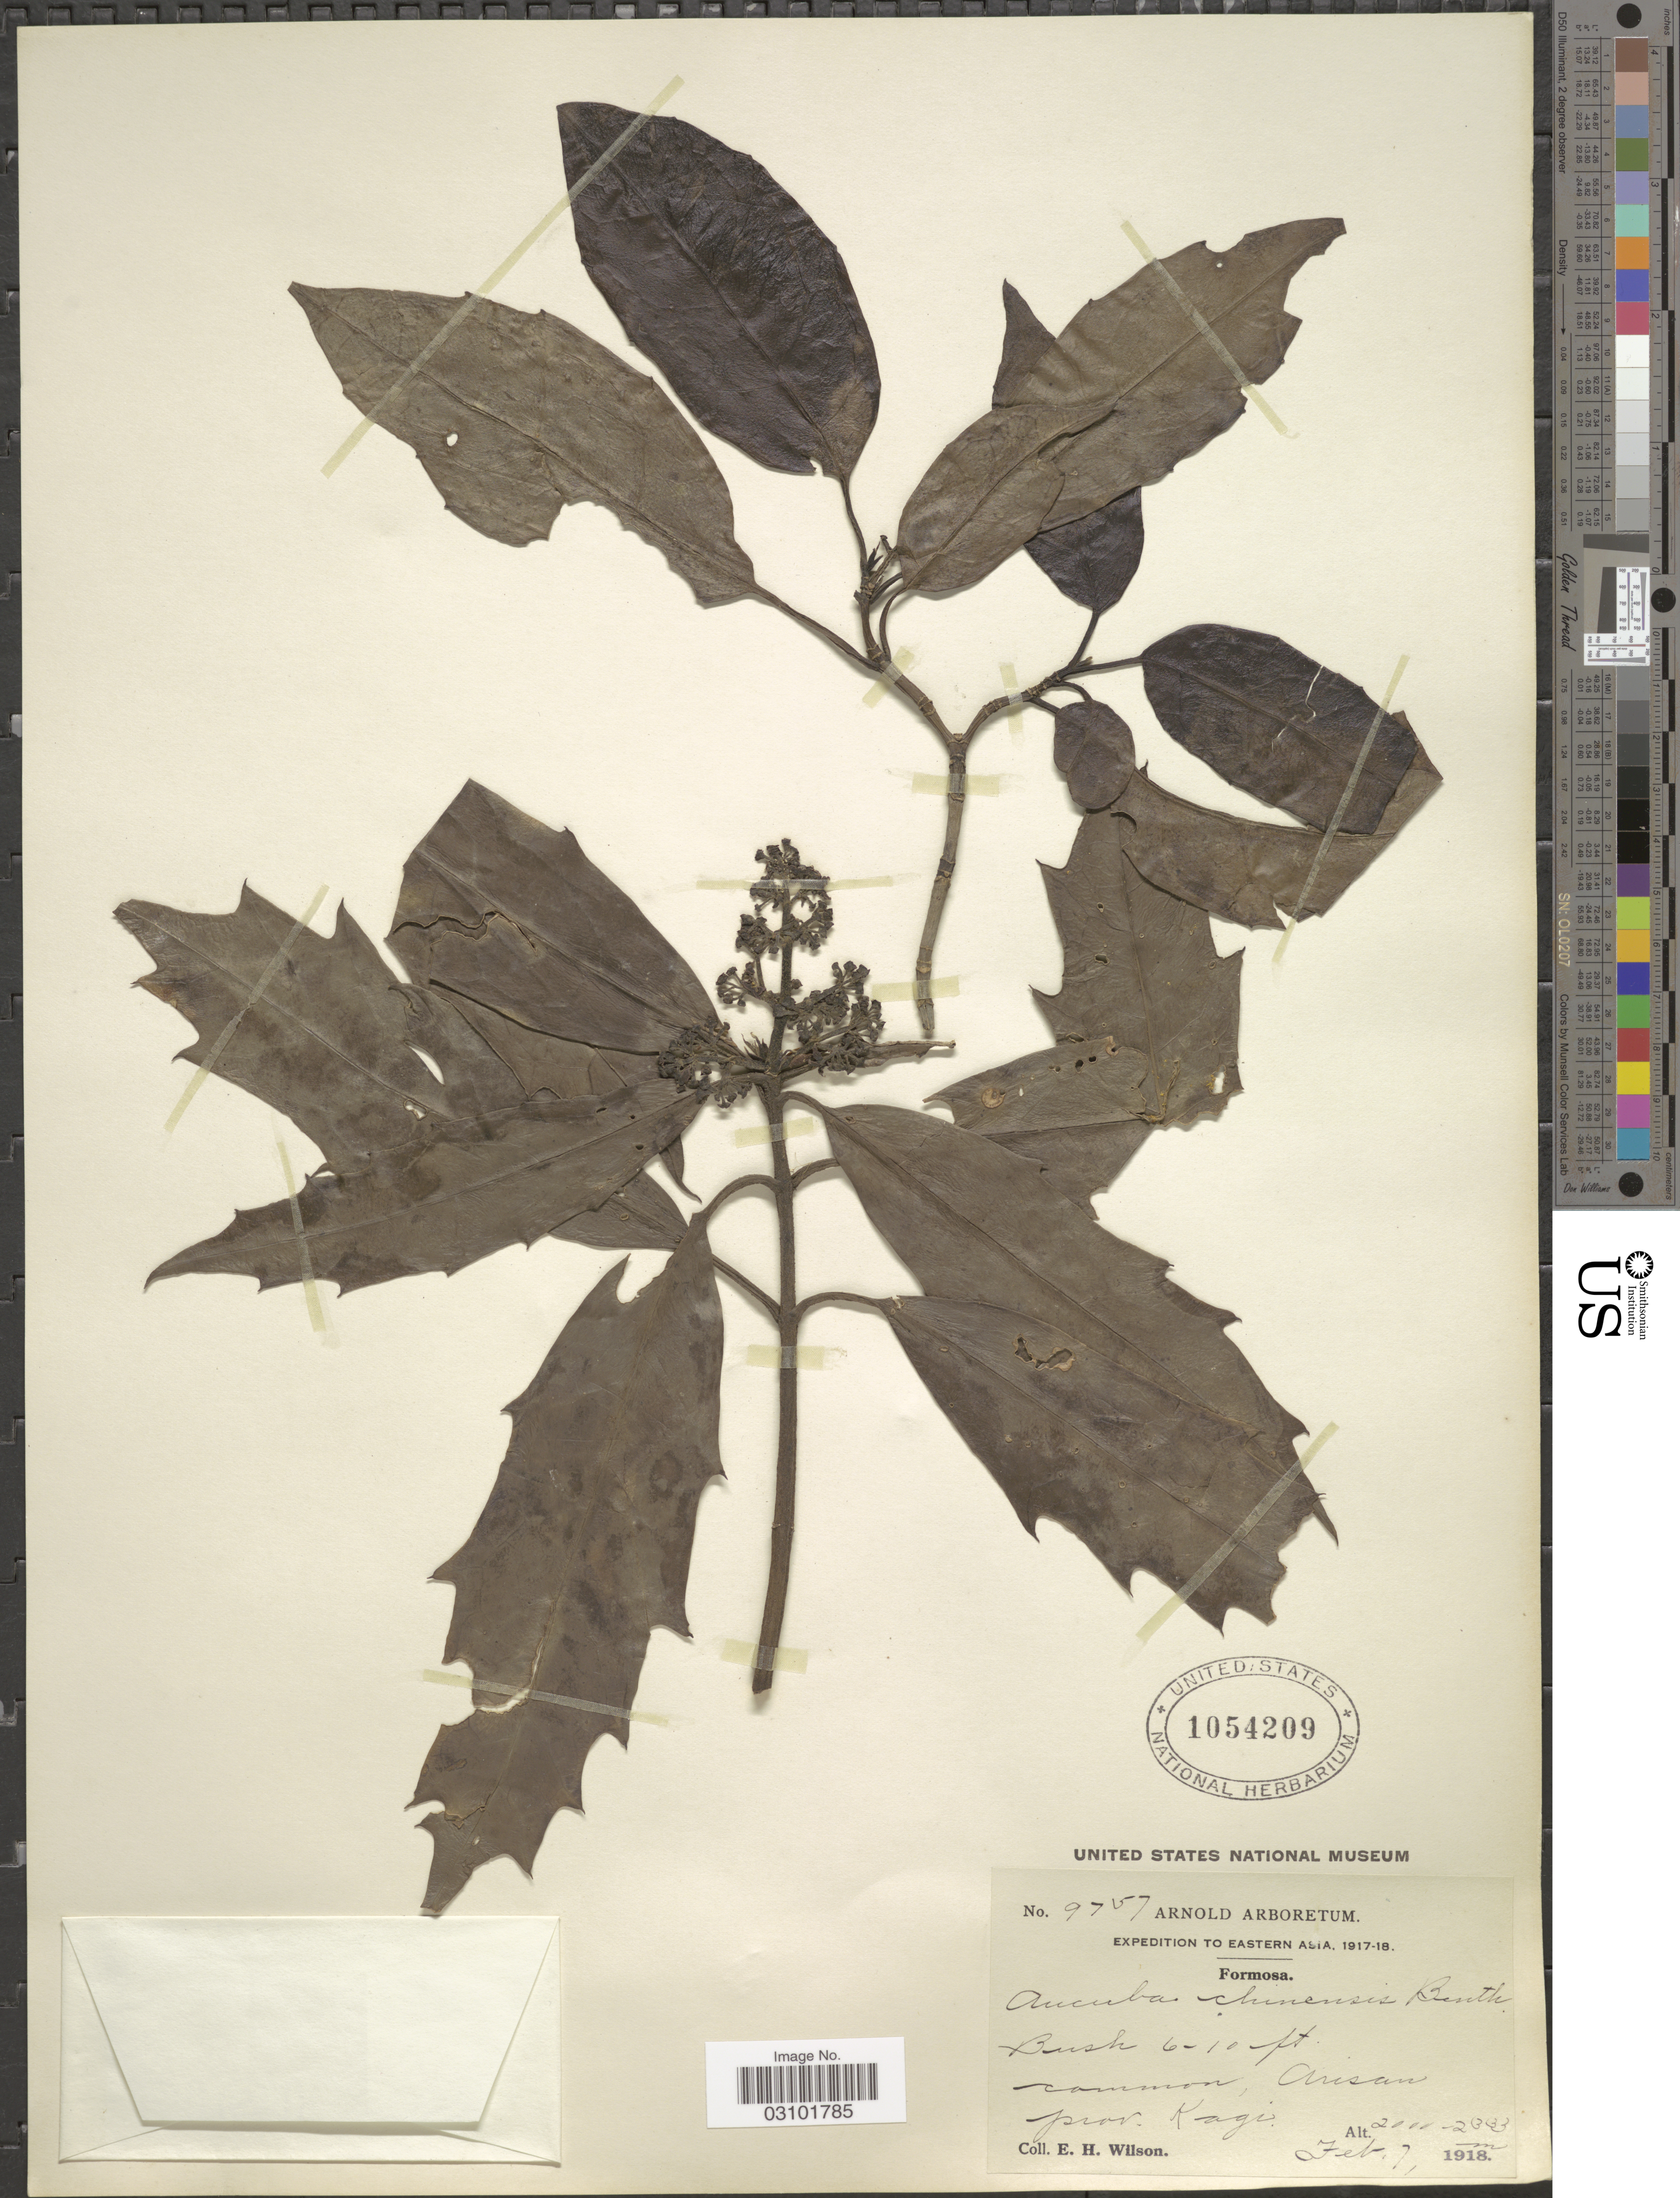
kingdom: Plantae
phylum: Tracheophyta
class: Magnoliopsida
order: Garryales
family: Garryaceae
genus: Aucuba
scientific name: Aucuba chinensis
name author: Benth.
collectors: E. Wilson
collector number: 9757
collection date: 1918-02-07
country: Taiwan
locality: Eastern Asia. Formosa. Common, Arisan. Prov. Kagi.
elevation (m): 2000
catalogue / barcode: US 1054209